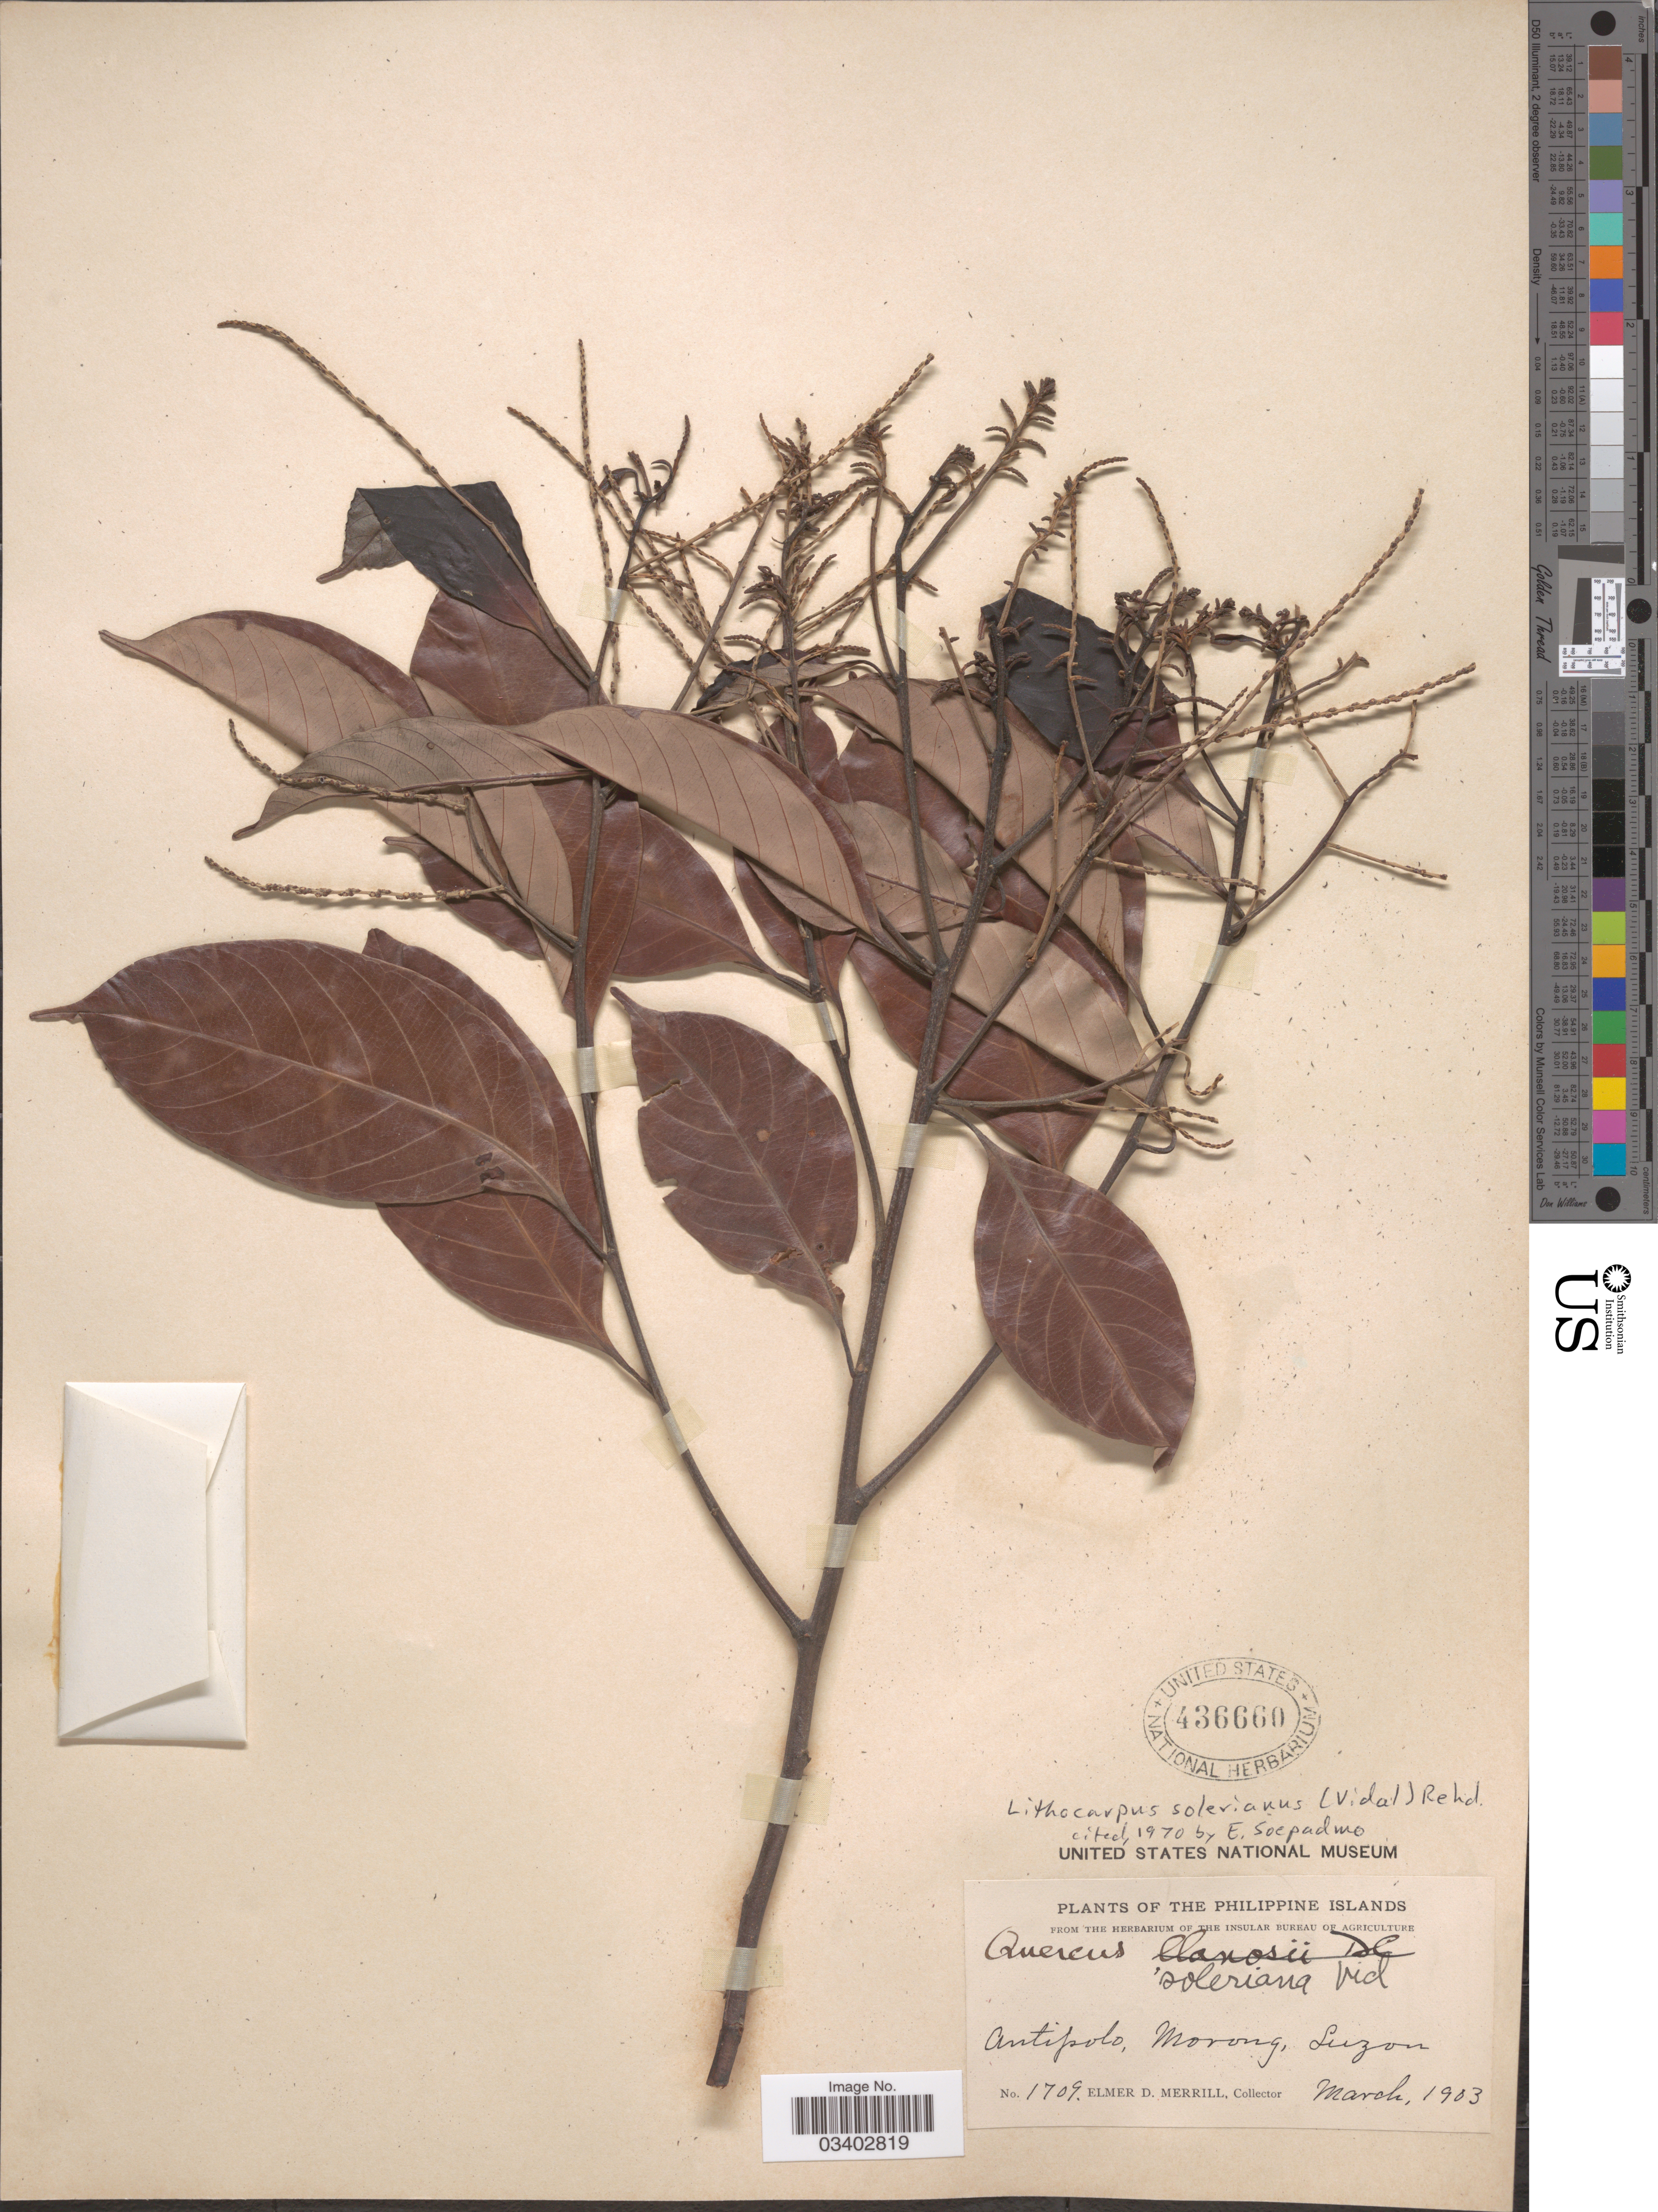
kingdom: Plantae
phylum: Tracheophyta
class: Magnoliopsida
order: Fagales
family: Fagaceae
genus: Lithocarpus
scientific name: Lithocarpus solerianus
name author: (Vidal) Rehder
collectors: E. D. Merrill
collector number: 1709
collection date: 1903-03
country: Philippines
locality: Antipolo, Morong, Luzon.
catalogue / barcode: US 436660